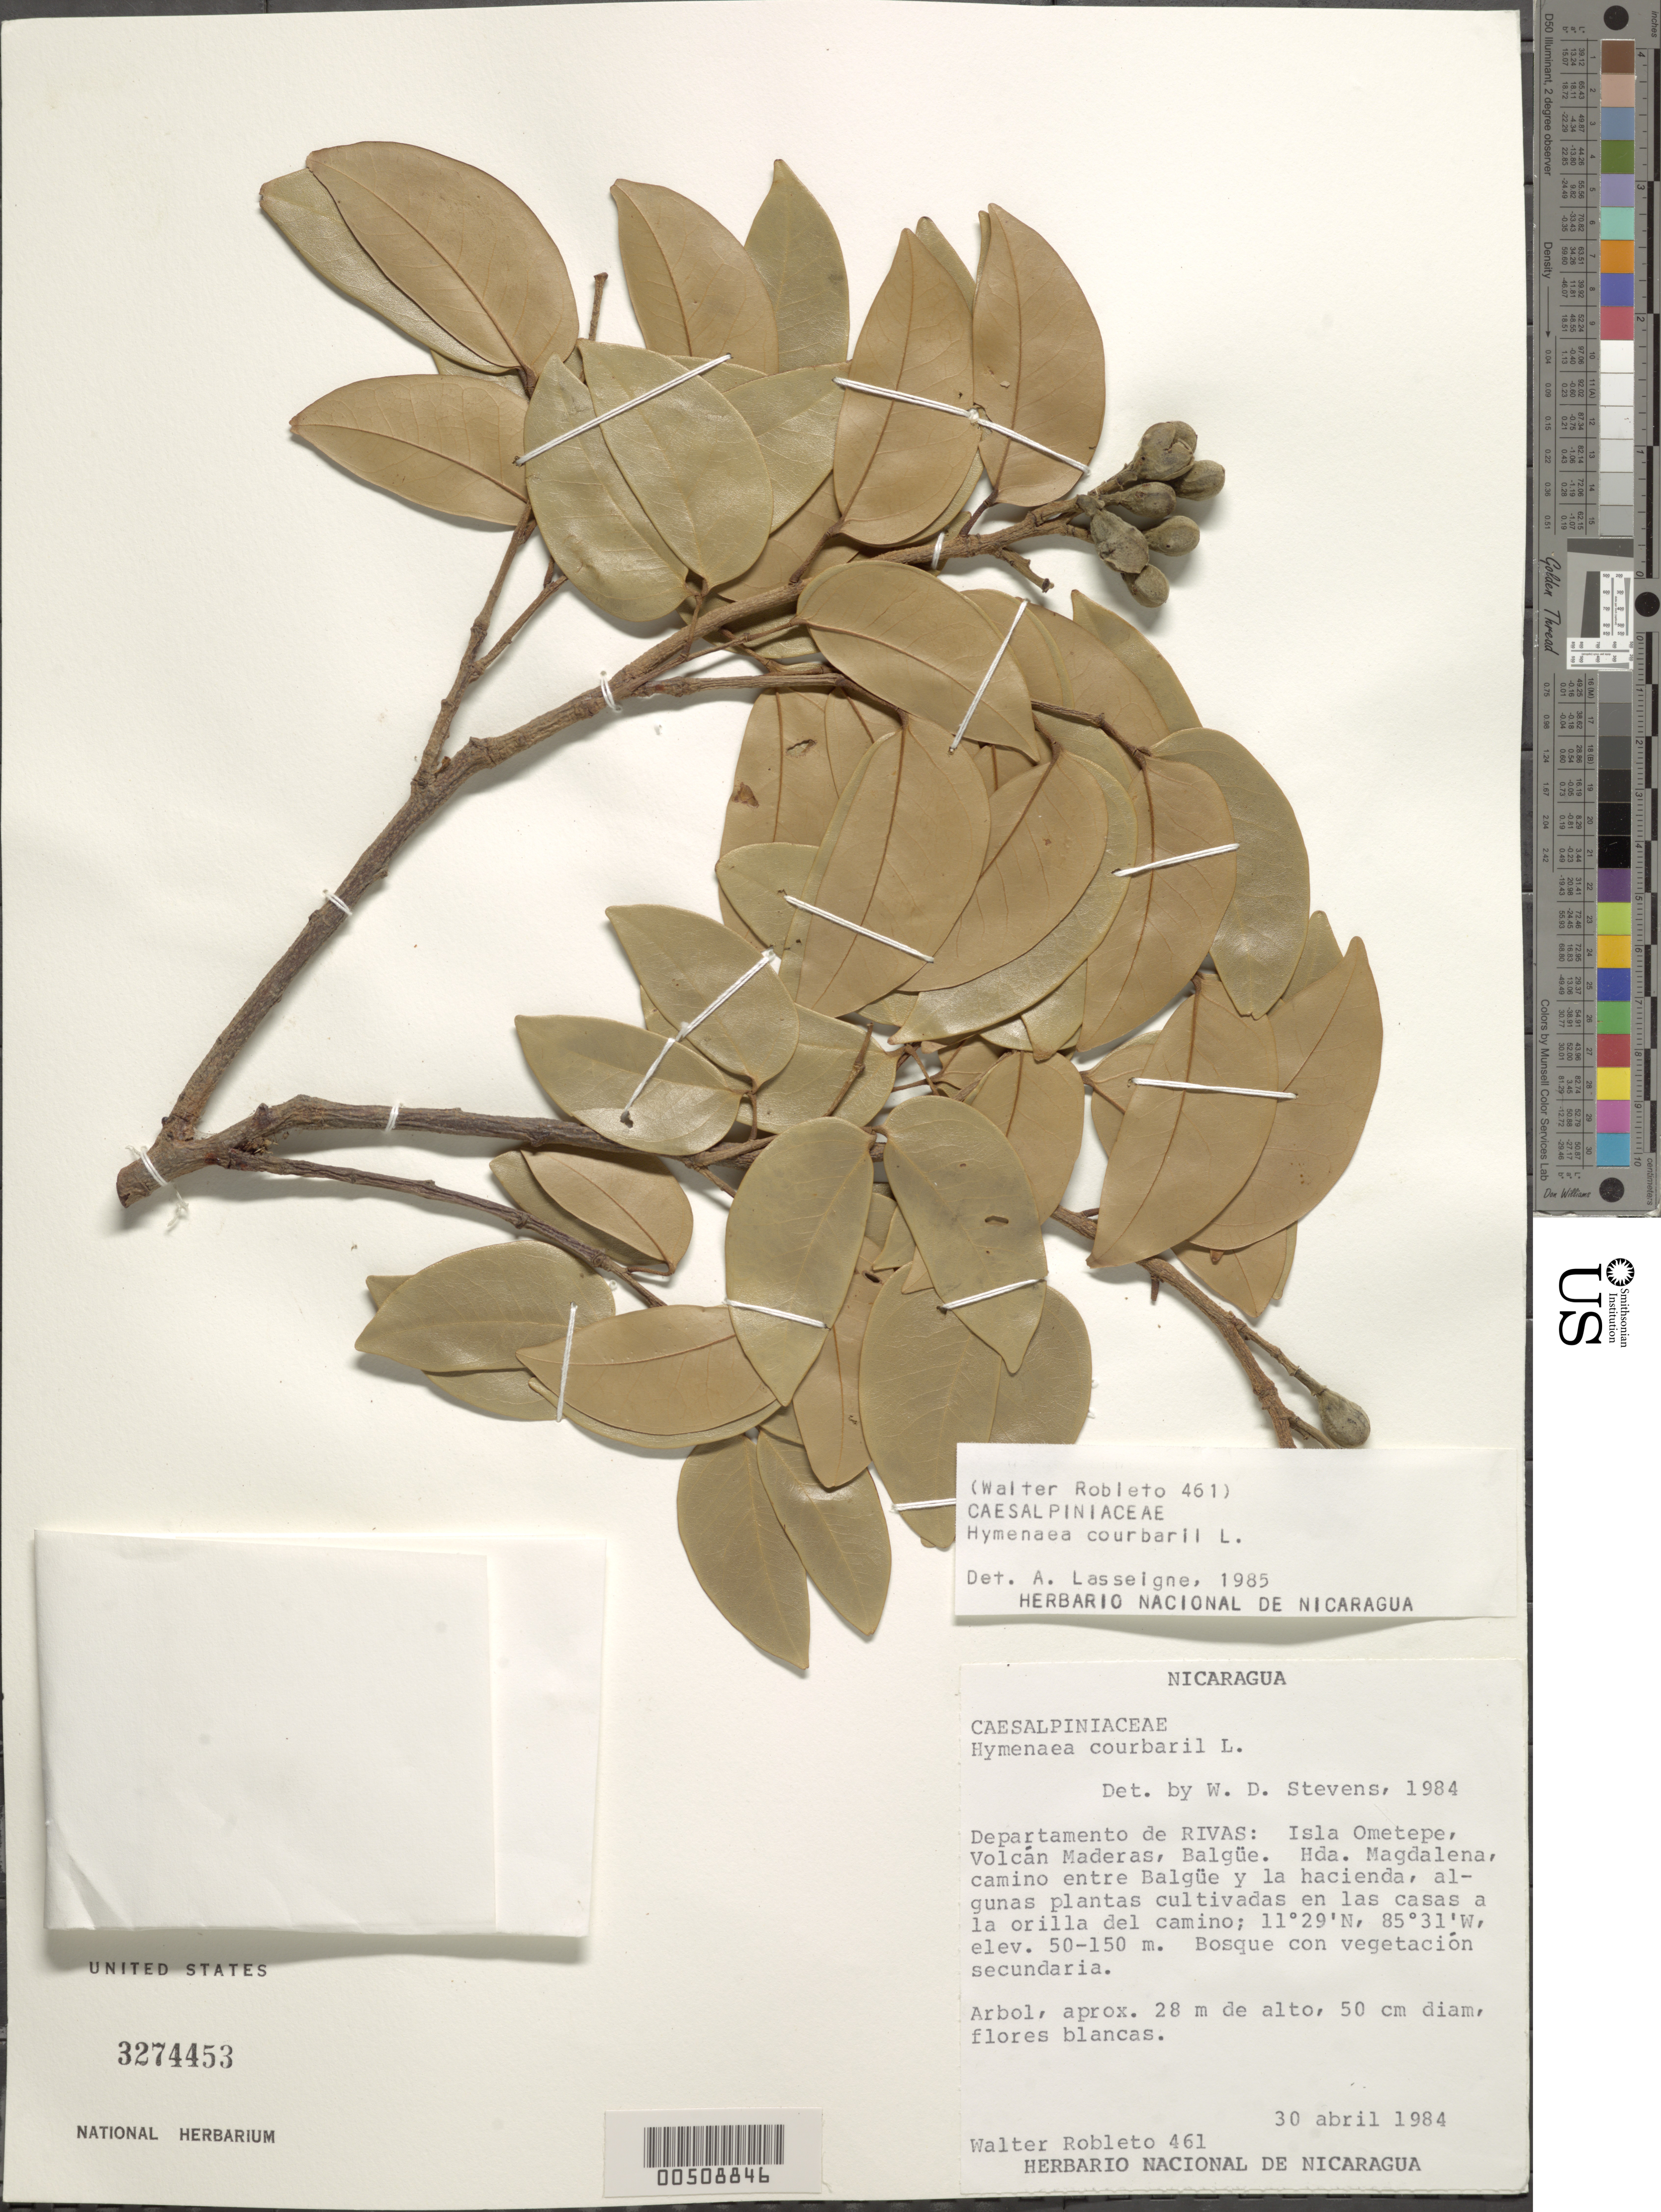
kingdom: Plantae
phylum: Tracheophyta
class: Magnoliopsida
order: Fabales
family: Fabaceae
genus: Hymenaea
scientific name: Hymenaea courbaril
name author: L.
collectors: W. Robleto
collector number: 461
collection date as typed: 30 Apr 1984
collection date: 1984-04-30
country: Nicaragua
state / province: Rivas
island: Isla de Ometepe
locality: Isla ometepe, volcan maderas, balque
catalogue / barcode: US 3274453